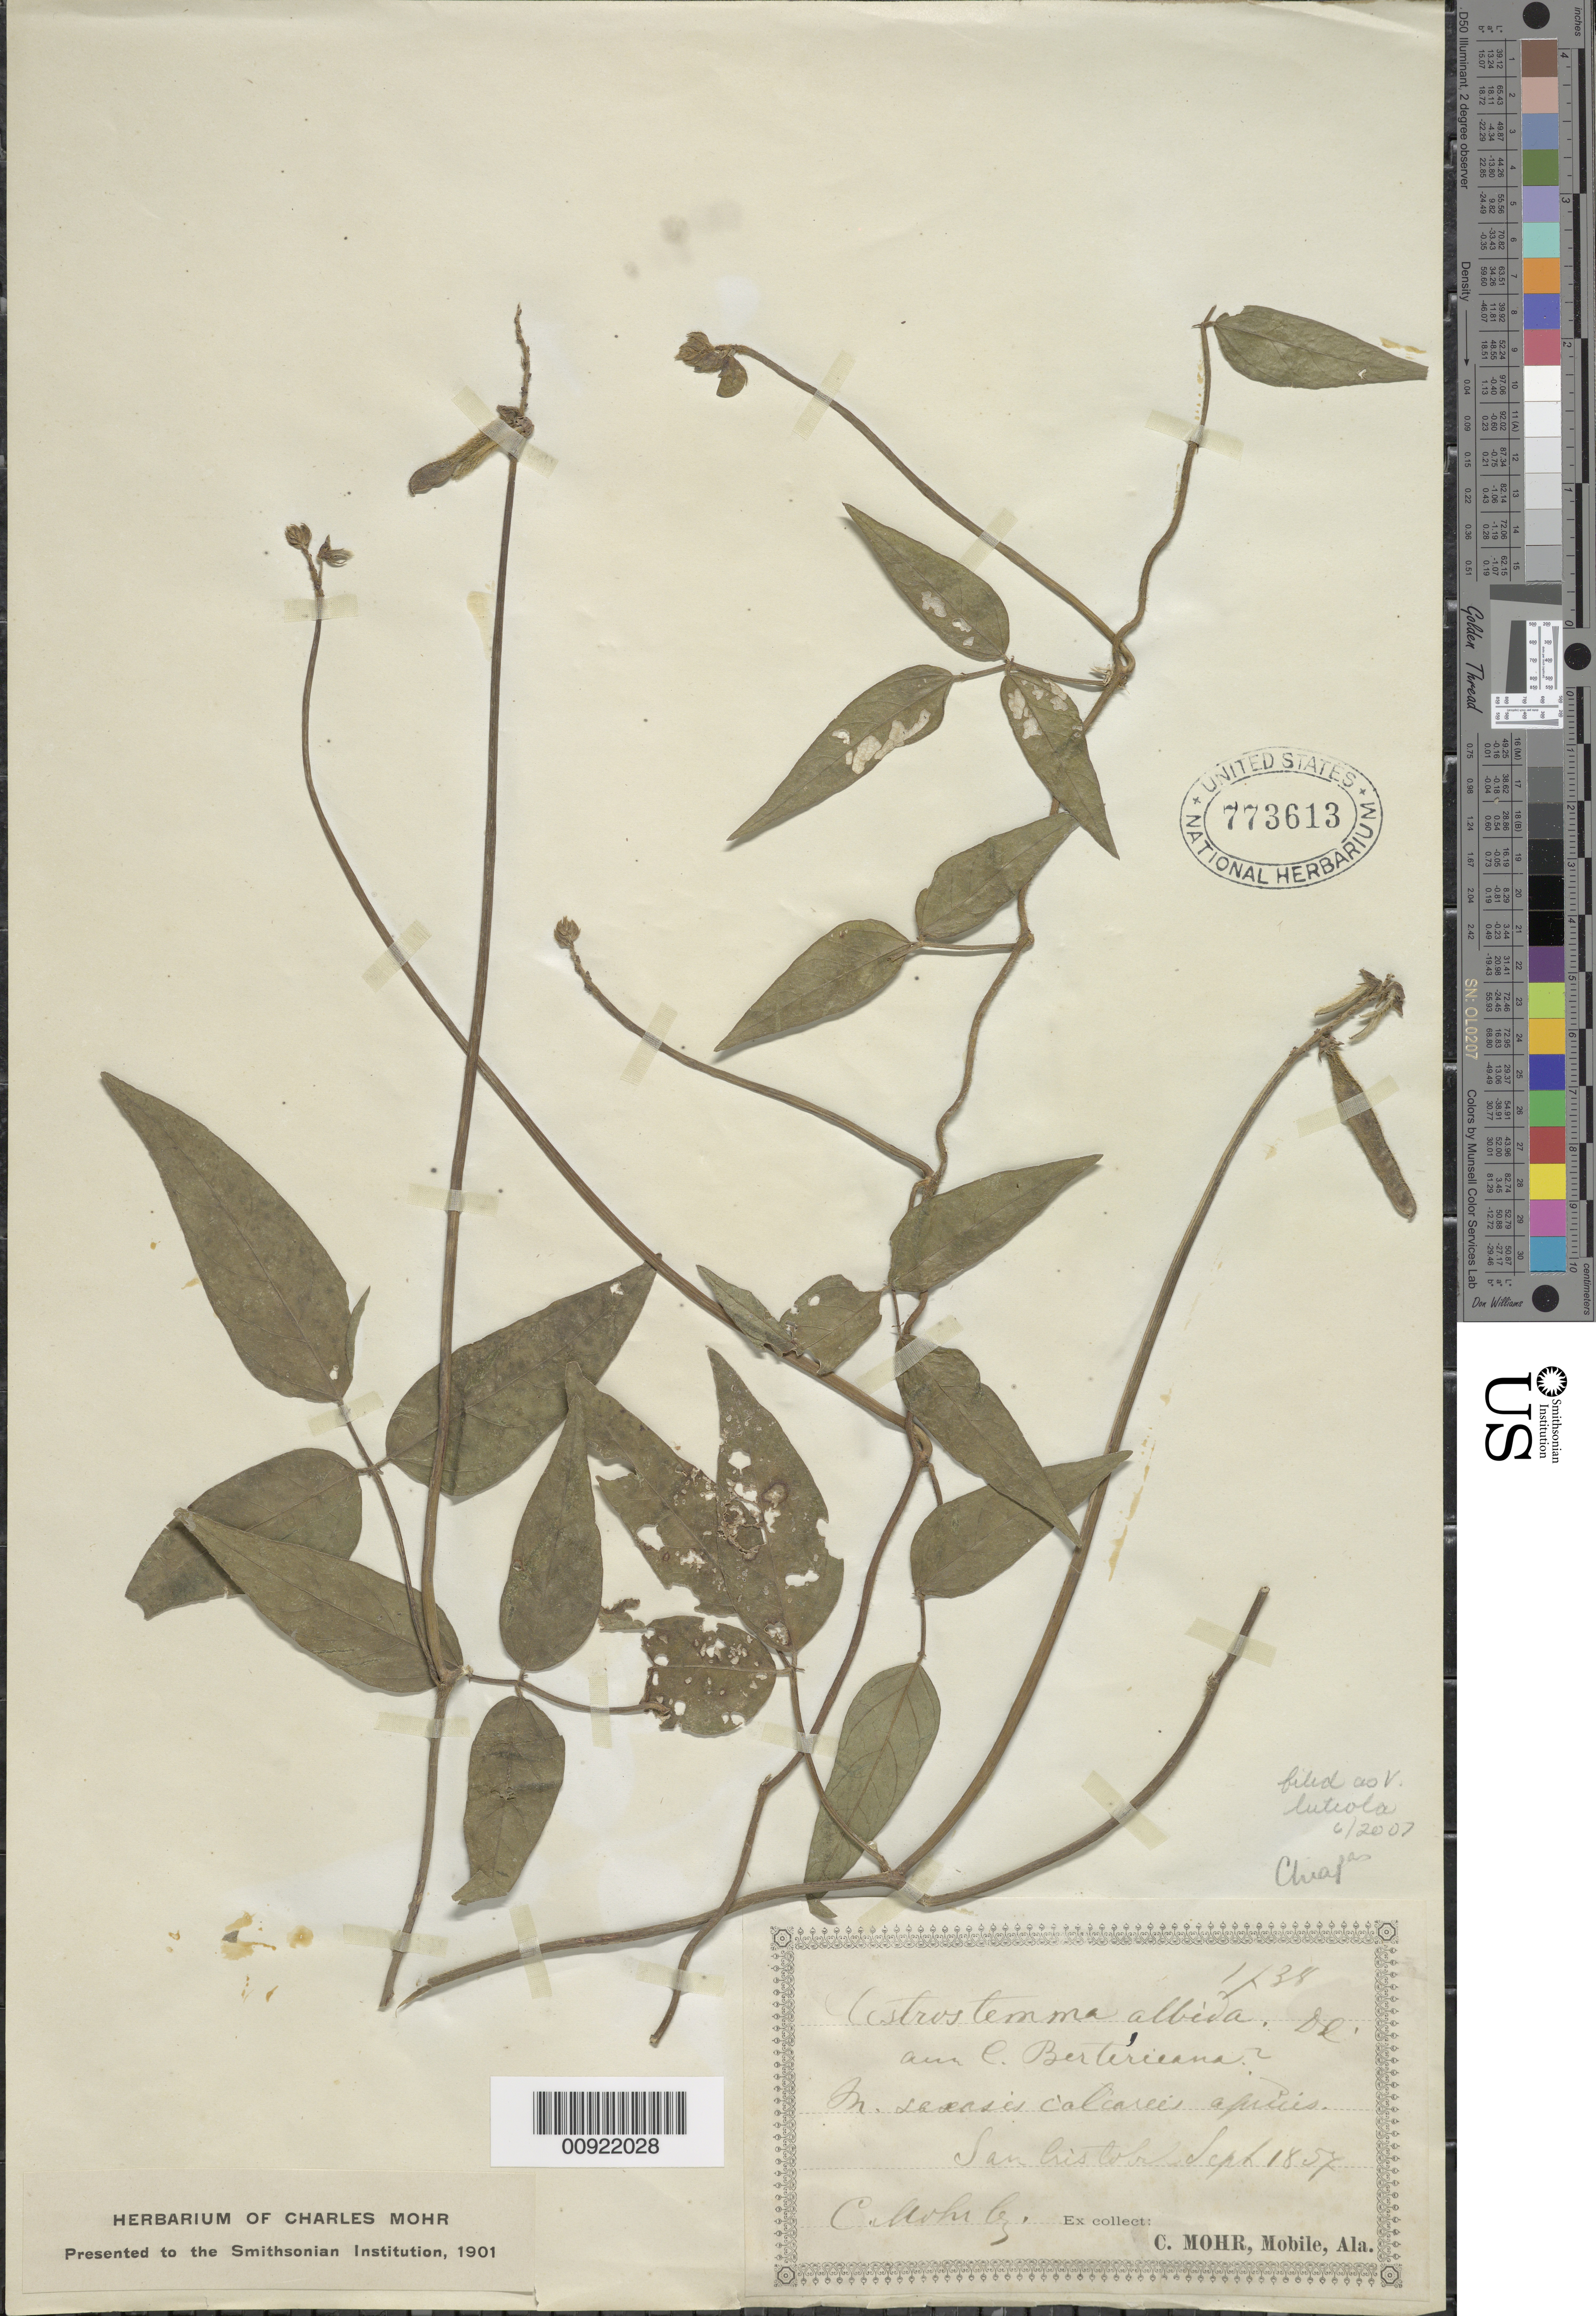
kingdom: Plantae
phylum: Tracheophyta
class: Magnoliopsida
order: Fabales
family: Fabaceae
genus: Vigna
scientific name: Vigna luteola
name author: (Jacq.) Benth.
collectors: C. T. Mohr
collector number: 1738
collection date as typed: Sep 1857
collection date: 1857-09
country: Mexico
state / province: Chiapas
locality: San Cristóbal.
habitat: In sasensis calcareis apruis (illegible).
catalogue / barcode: US 773613